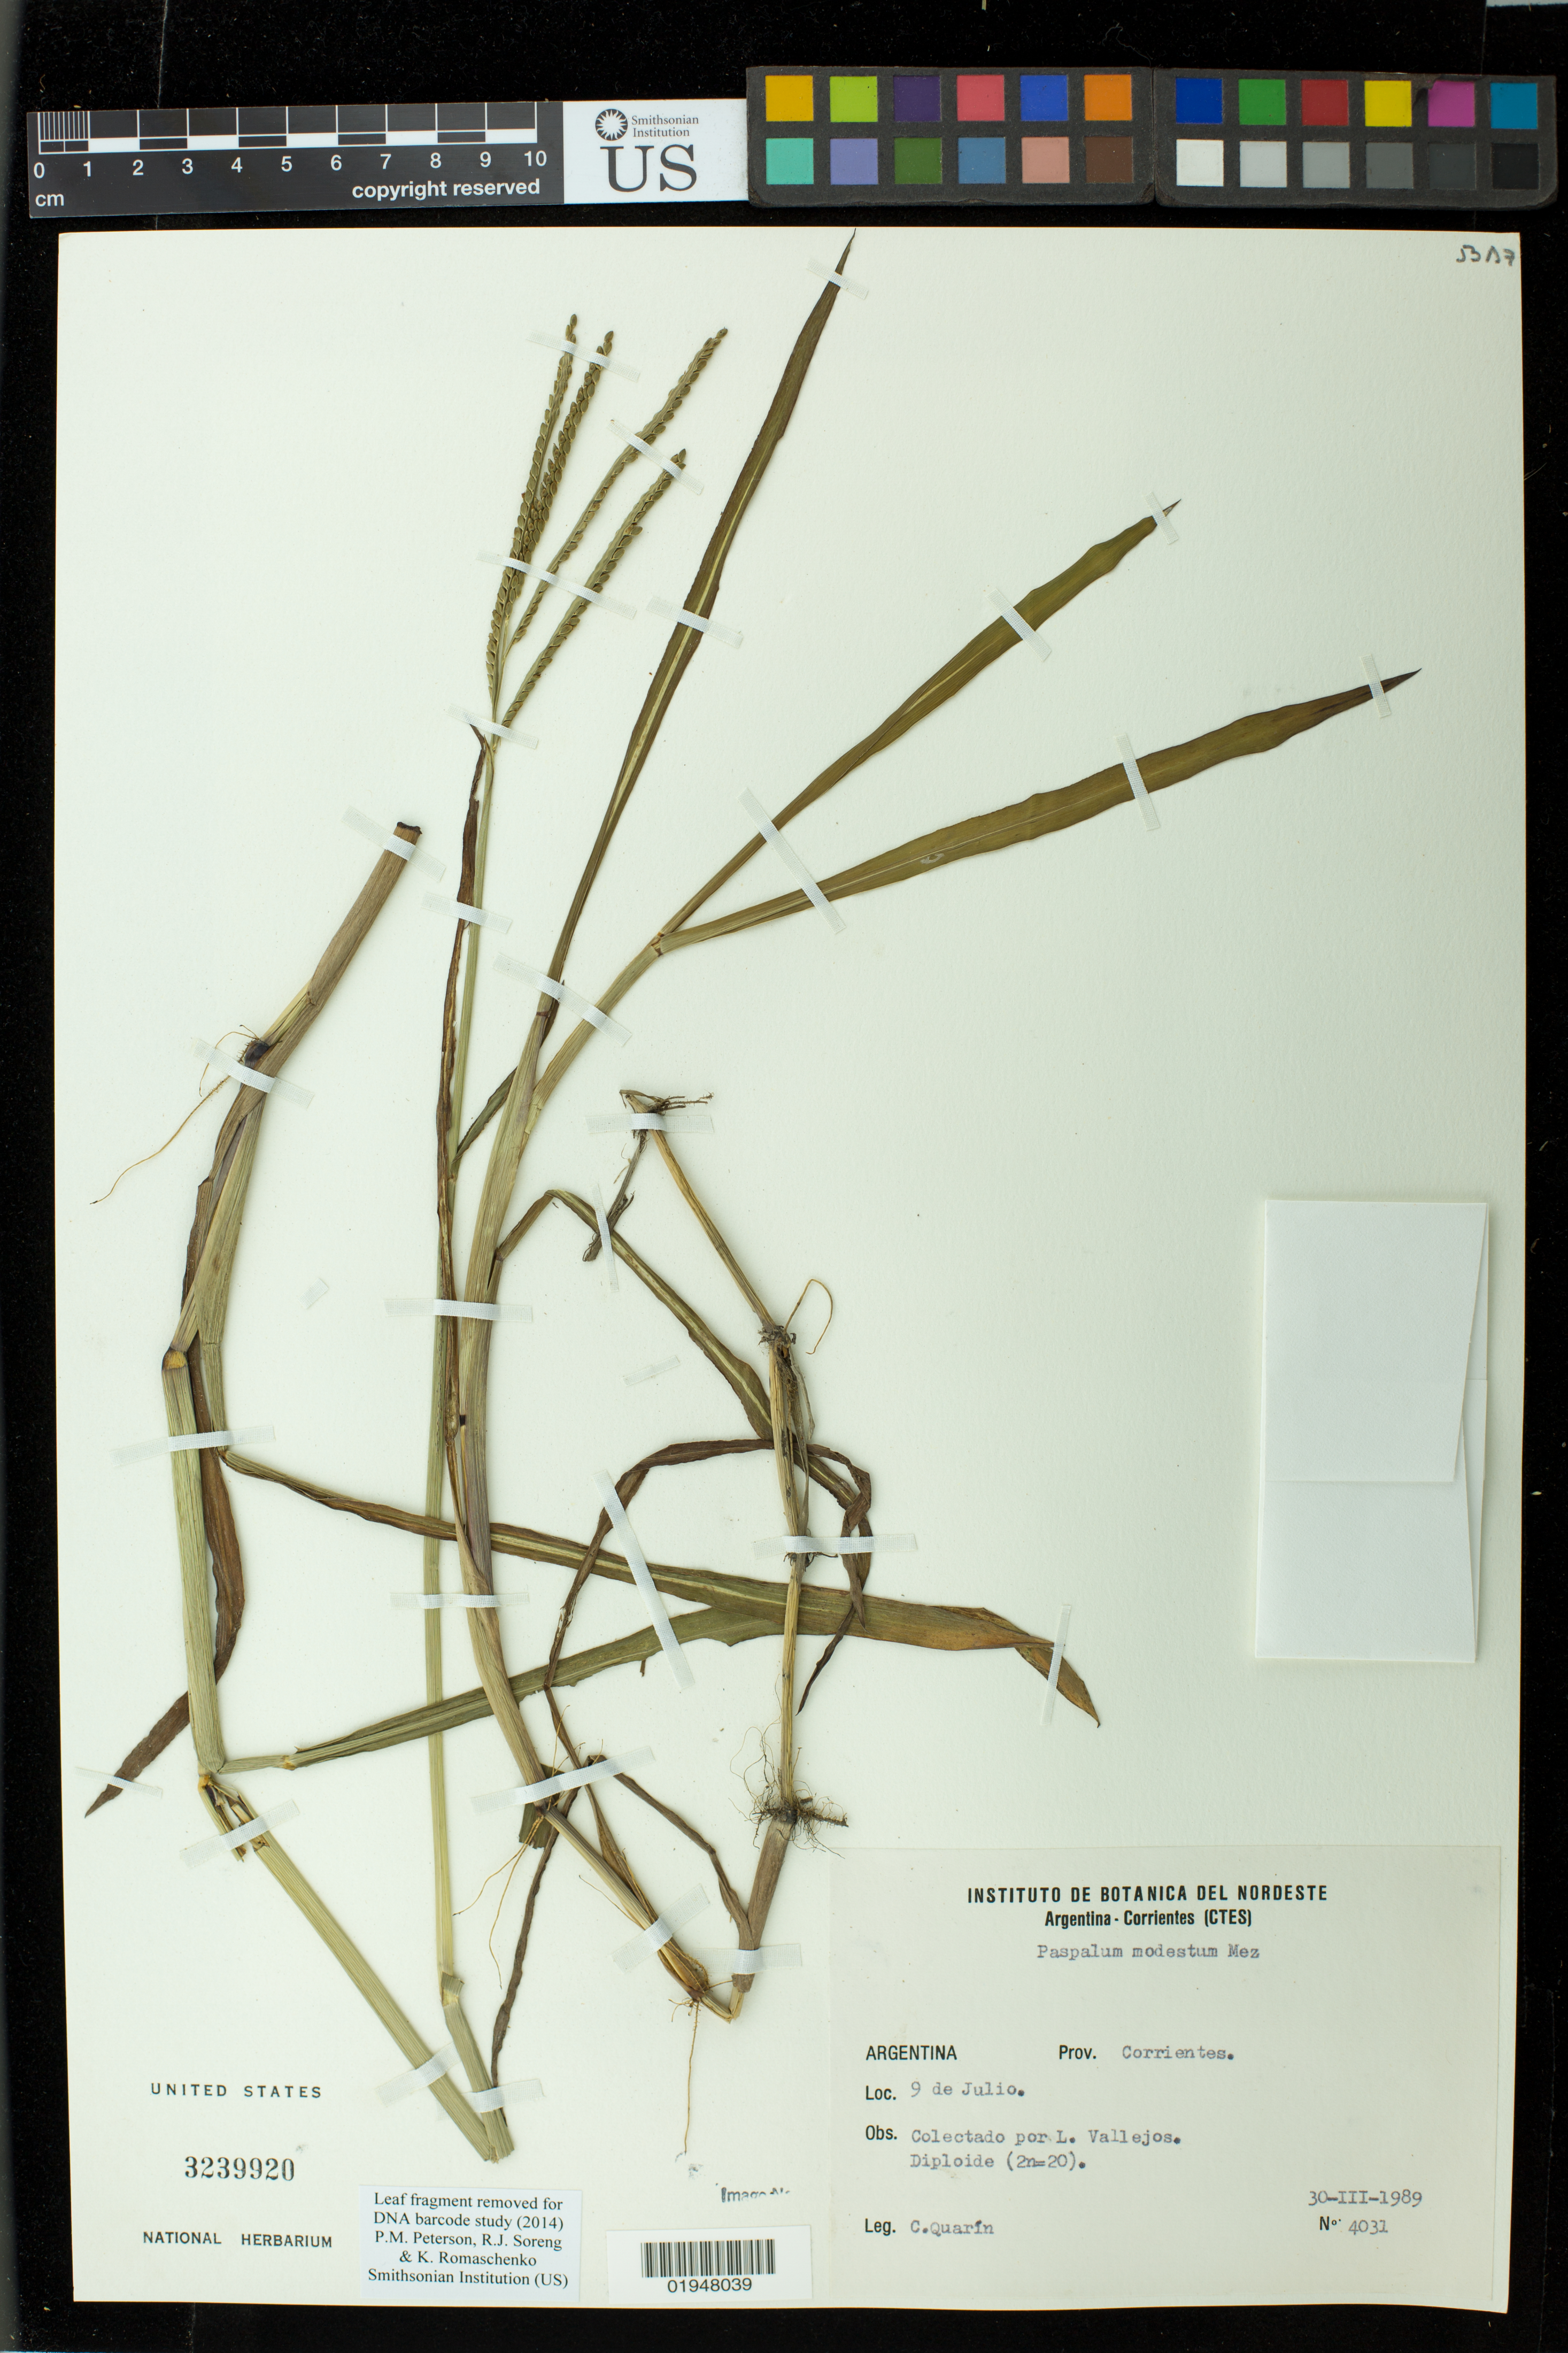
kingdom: Plantae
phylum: Tracheophyta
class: Liliopsida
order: Poales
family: Poaceae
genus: Paspalum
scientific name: Paspalum modestum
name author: Mez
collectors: C. Quarin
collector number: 4031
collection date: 1989-03-30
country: Argentina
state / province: Corrientes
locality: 9 de Julio [[Nueve de Julio]]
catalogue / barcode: US 3239920